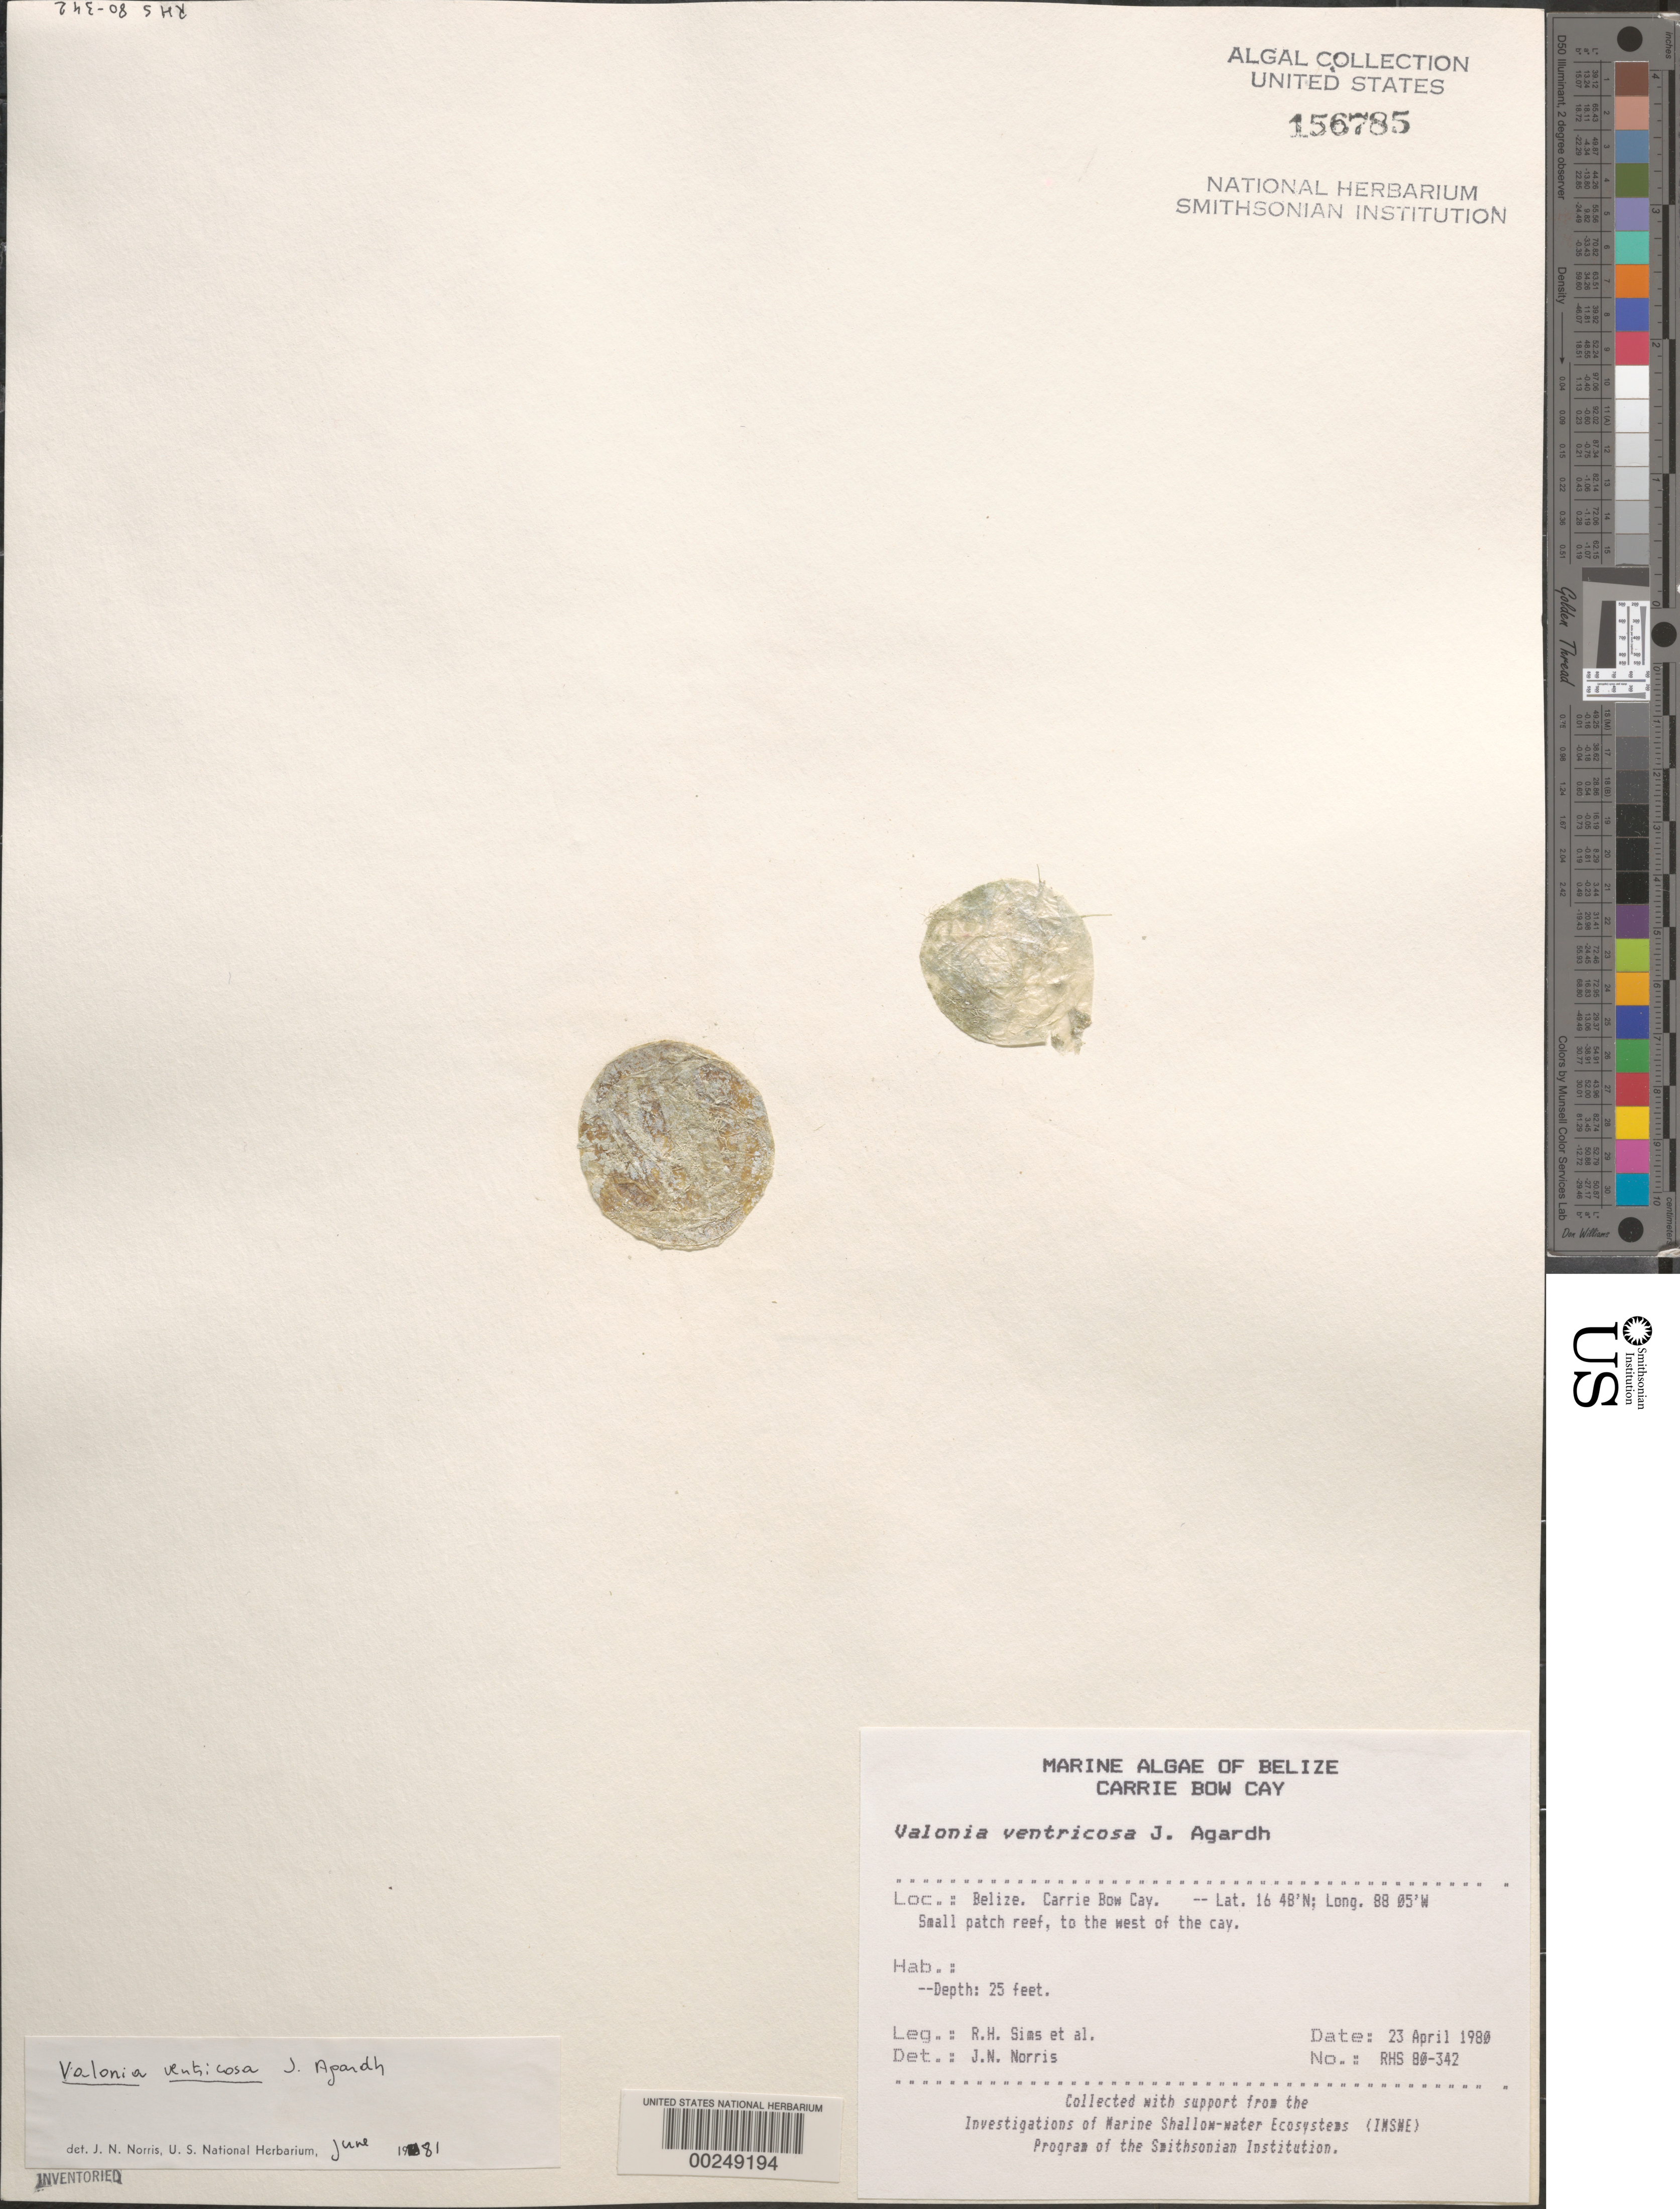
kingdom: Plantae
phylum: Chlorophyta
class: Ulvophyceae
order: Siphonocladales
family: Valoniaceae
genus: Valonia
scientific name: Valonia ventricosa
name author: J. Agardh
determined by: Norris, James N.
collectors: R. H. Sims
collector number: RHS 80-342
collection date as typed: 23 Apr 1980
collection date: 1980-04-23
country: Belize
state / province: Stann Creek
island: Carrie Bow Cay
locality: West of Carrie Bow Cay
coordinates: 16 48'N, 88 05'W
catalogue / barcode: US 156785